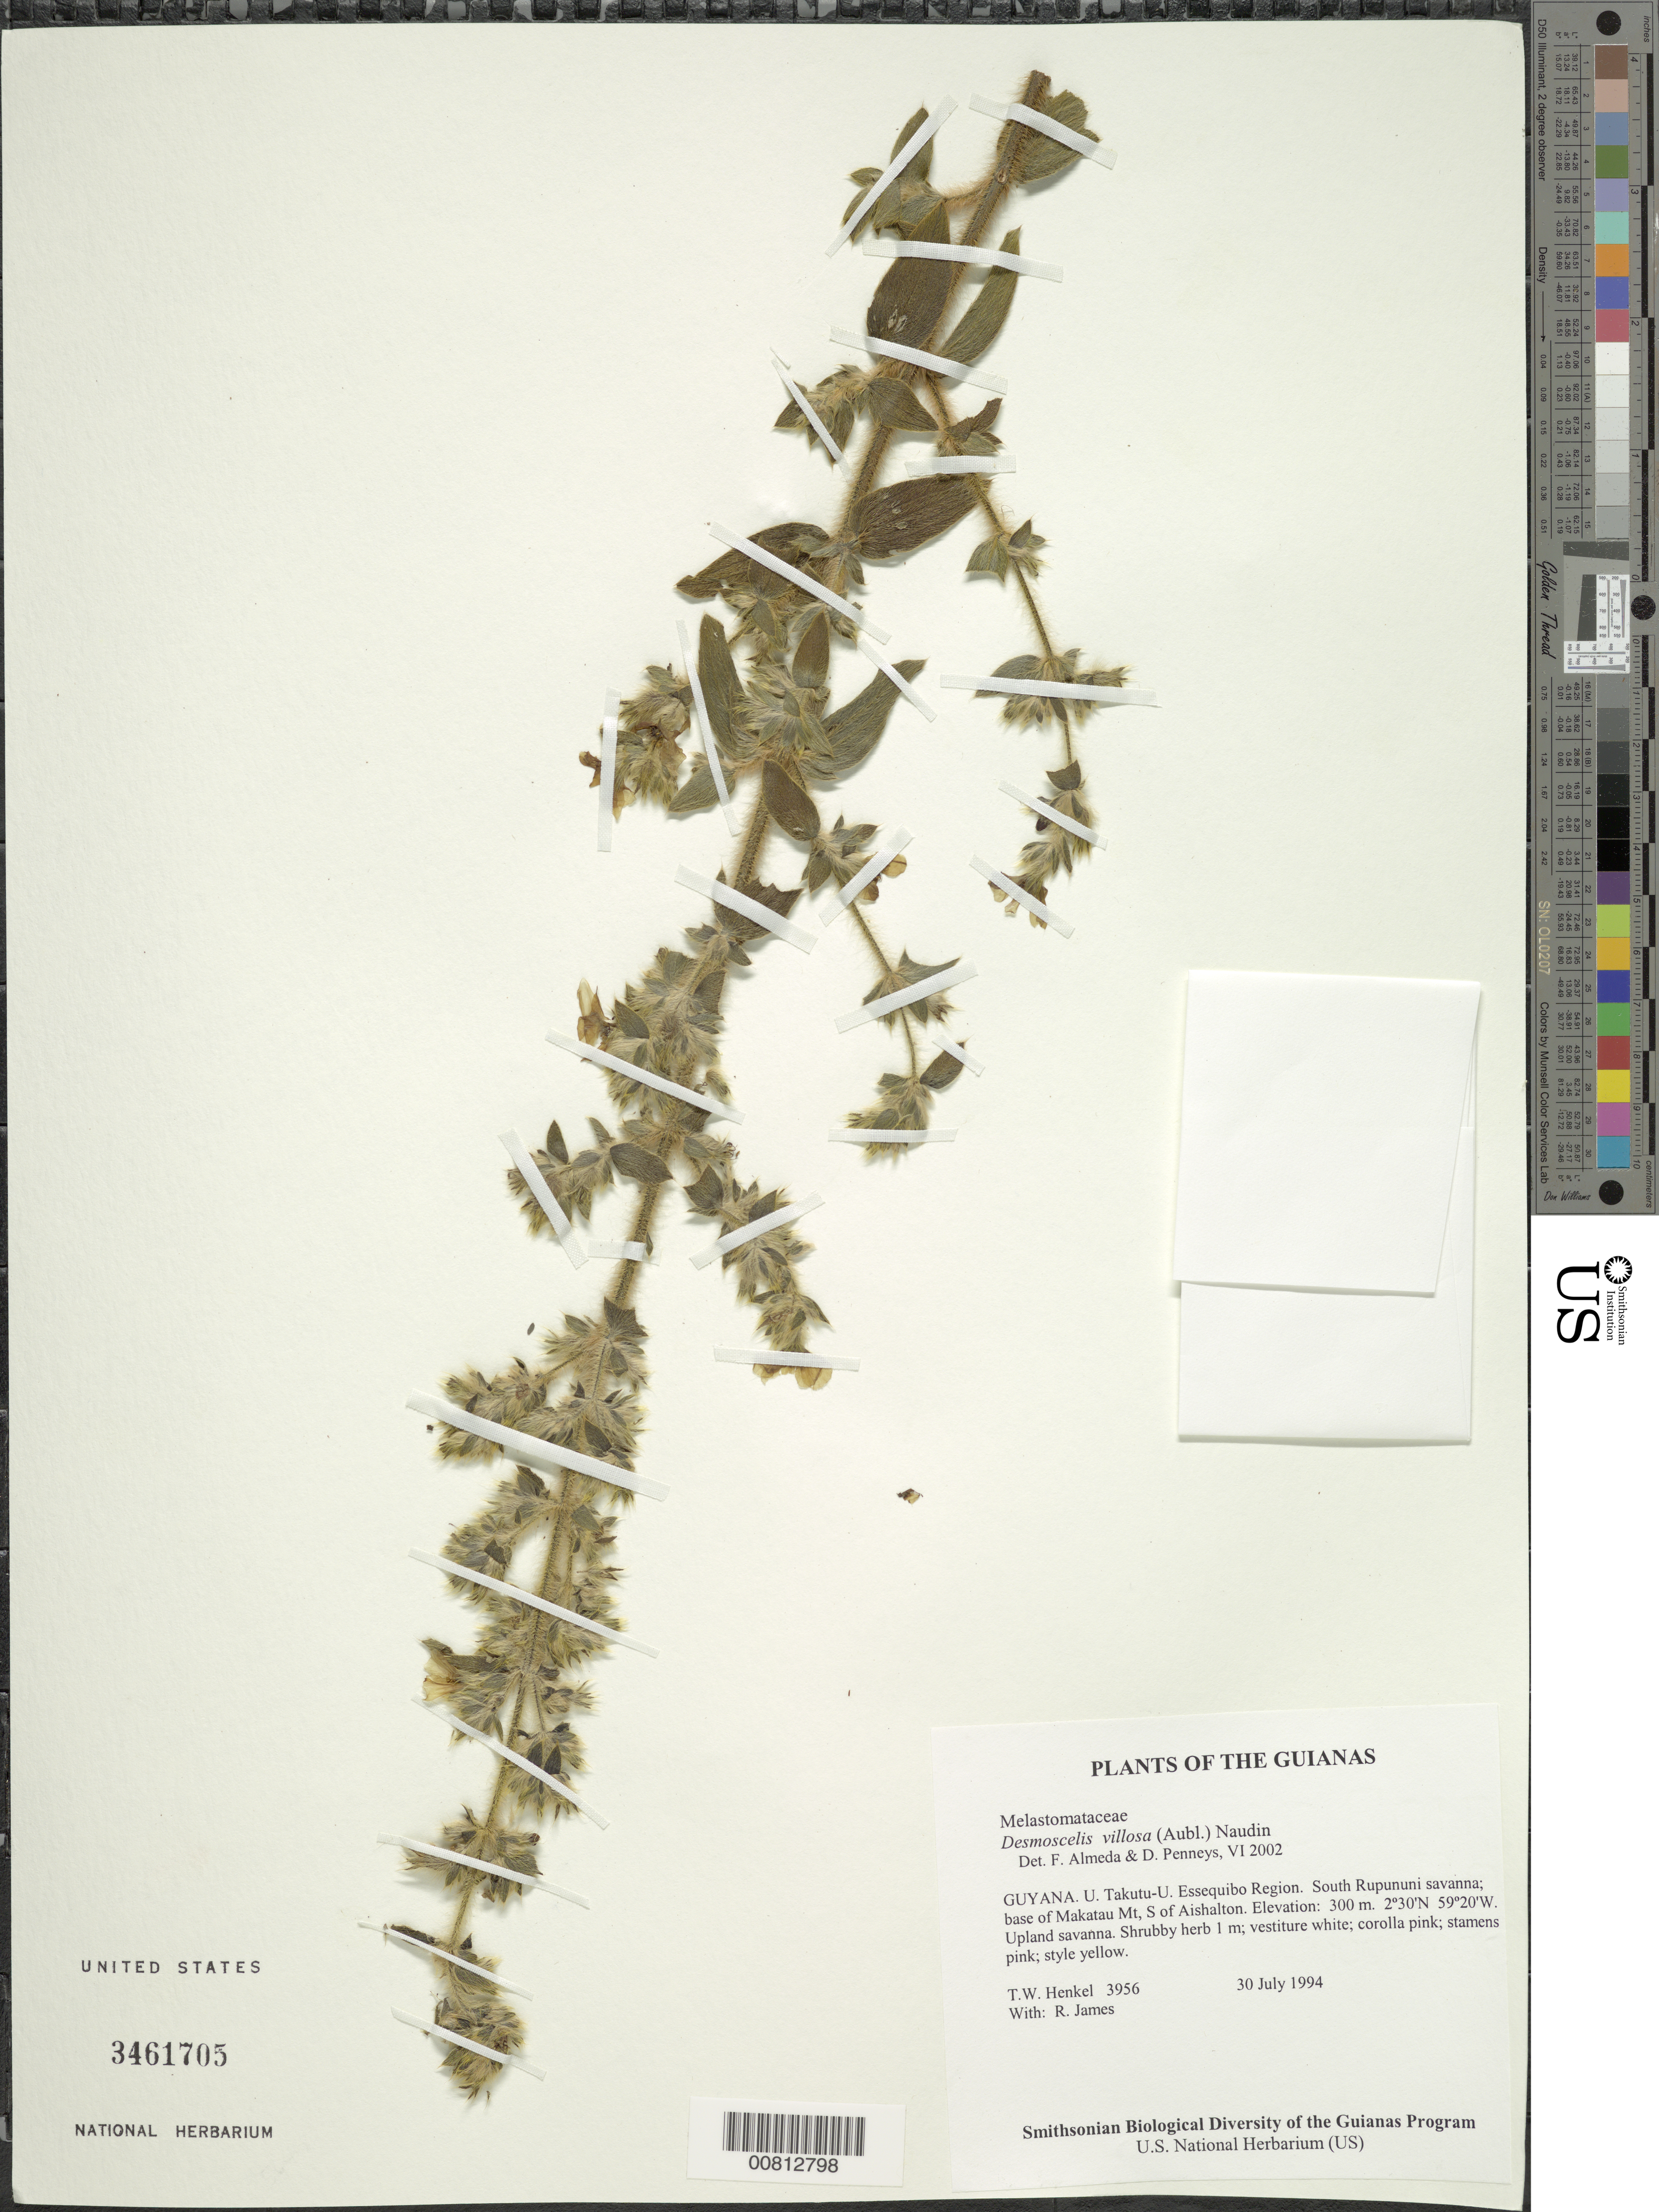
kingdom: Plantae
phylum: Tracheophyta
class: Magnoliopsida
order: Myrtales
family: Melastomataceae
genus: Desmoscelis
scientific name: Desmoscelis villosa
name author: (Aubl.) Naudin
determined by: Almeda, F.; Penneys, D. S.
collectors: T. Henkel & R. James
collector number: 3956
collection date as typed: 30 July 1994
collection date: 1994-07-30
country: Guyana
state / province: U. Takutu-U. Essequibo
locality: South Rupununi savanna; base of Makatau Mt, S of Aishalton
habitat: Upland savanna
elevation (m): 300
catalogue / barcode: US 3461705